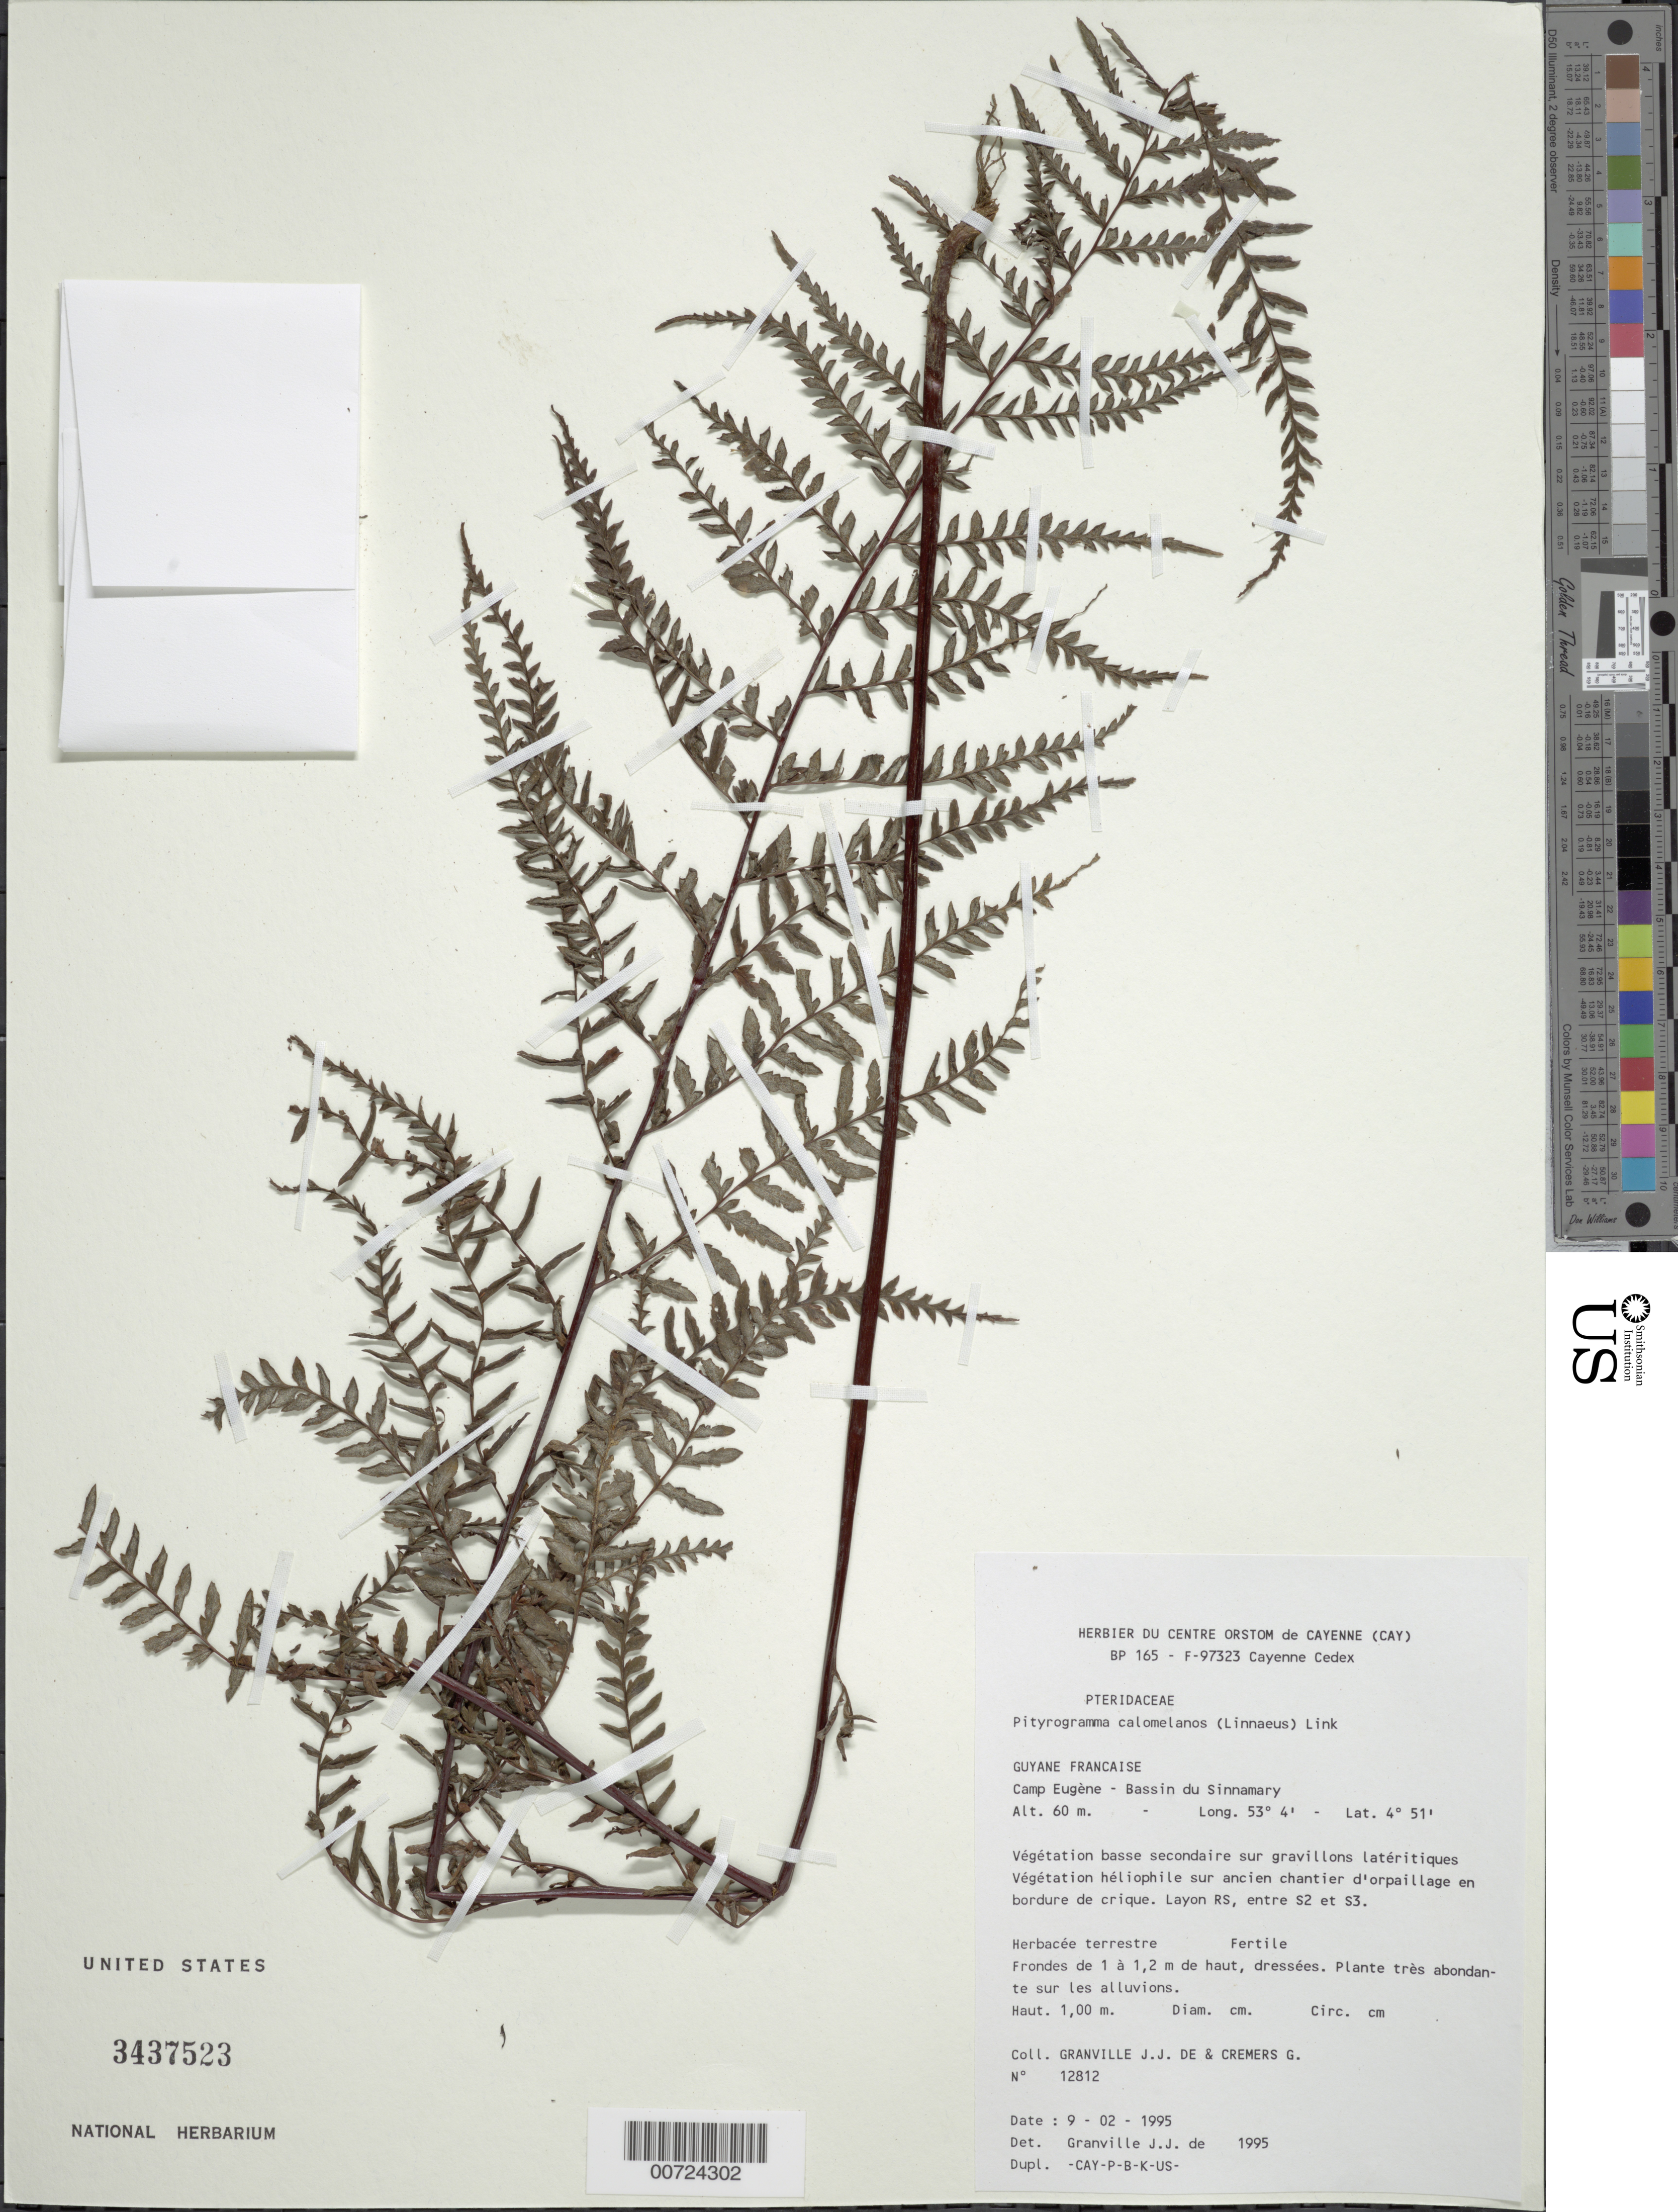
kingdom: Plantae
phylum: Tracheophyta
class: Polypodiopsida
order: Polypodiales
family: Pteridaceae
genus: Pityrogramma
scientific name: Pityrogramma calomelanos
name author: (L.) Link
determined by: Granville, J. J. de, (CAY), Institut de Recherche pour le Developpement (IRD) (FRENCH GUIANA)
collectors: J.-J. de Granville & G. Cremers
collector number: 12812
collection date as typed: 9-Feb-95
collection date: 1995-02-09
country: French Guiana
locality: Camp Eugène, Bassin du Sinnamary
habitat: Low secondary vegetation on fine lateritic gravel; on alluvial soil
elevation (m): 60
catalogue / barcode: US 3437523